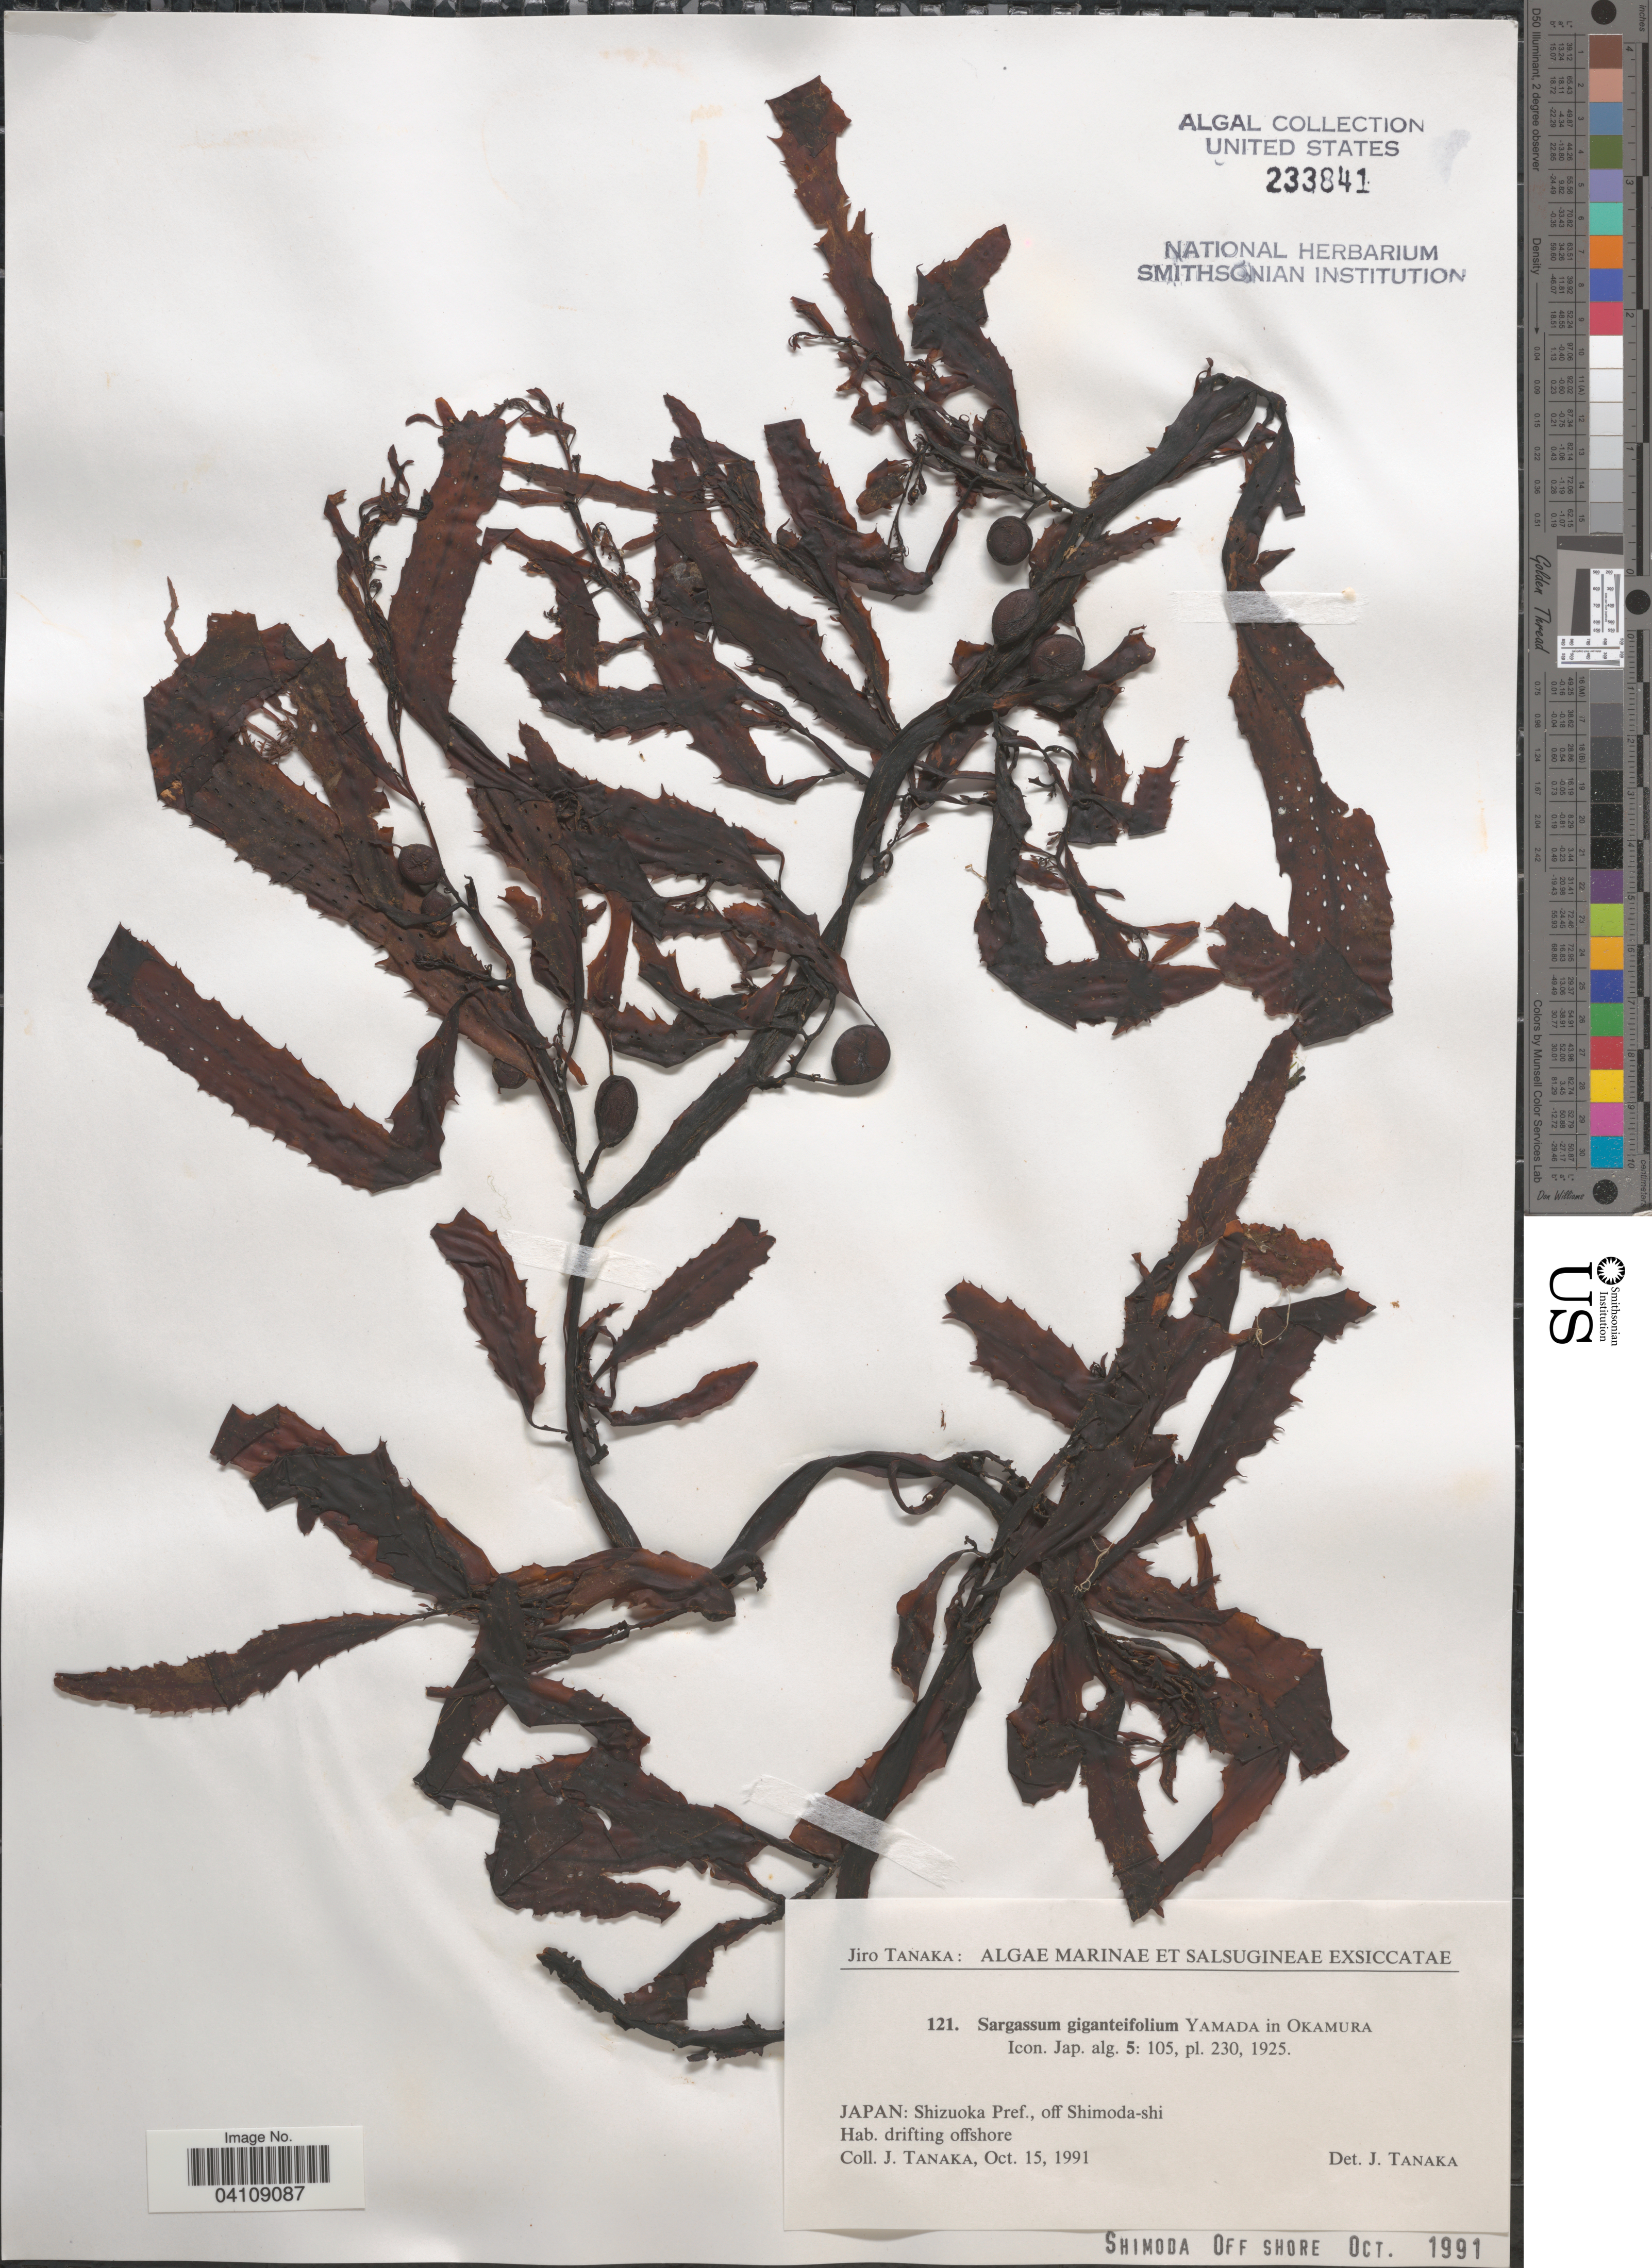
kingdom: Chromista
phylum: Ochrophyta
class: Phaeophyceae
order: Fucales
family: Sargassaceae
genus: Sargassum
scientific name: Sargassum giganteifolium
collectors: J. Tanaka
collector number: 121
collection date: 1991-10-15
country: Japan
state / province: Sizuoka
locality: Shizuoka Pref., off Shimoda-shi.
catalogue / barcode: US 233841